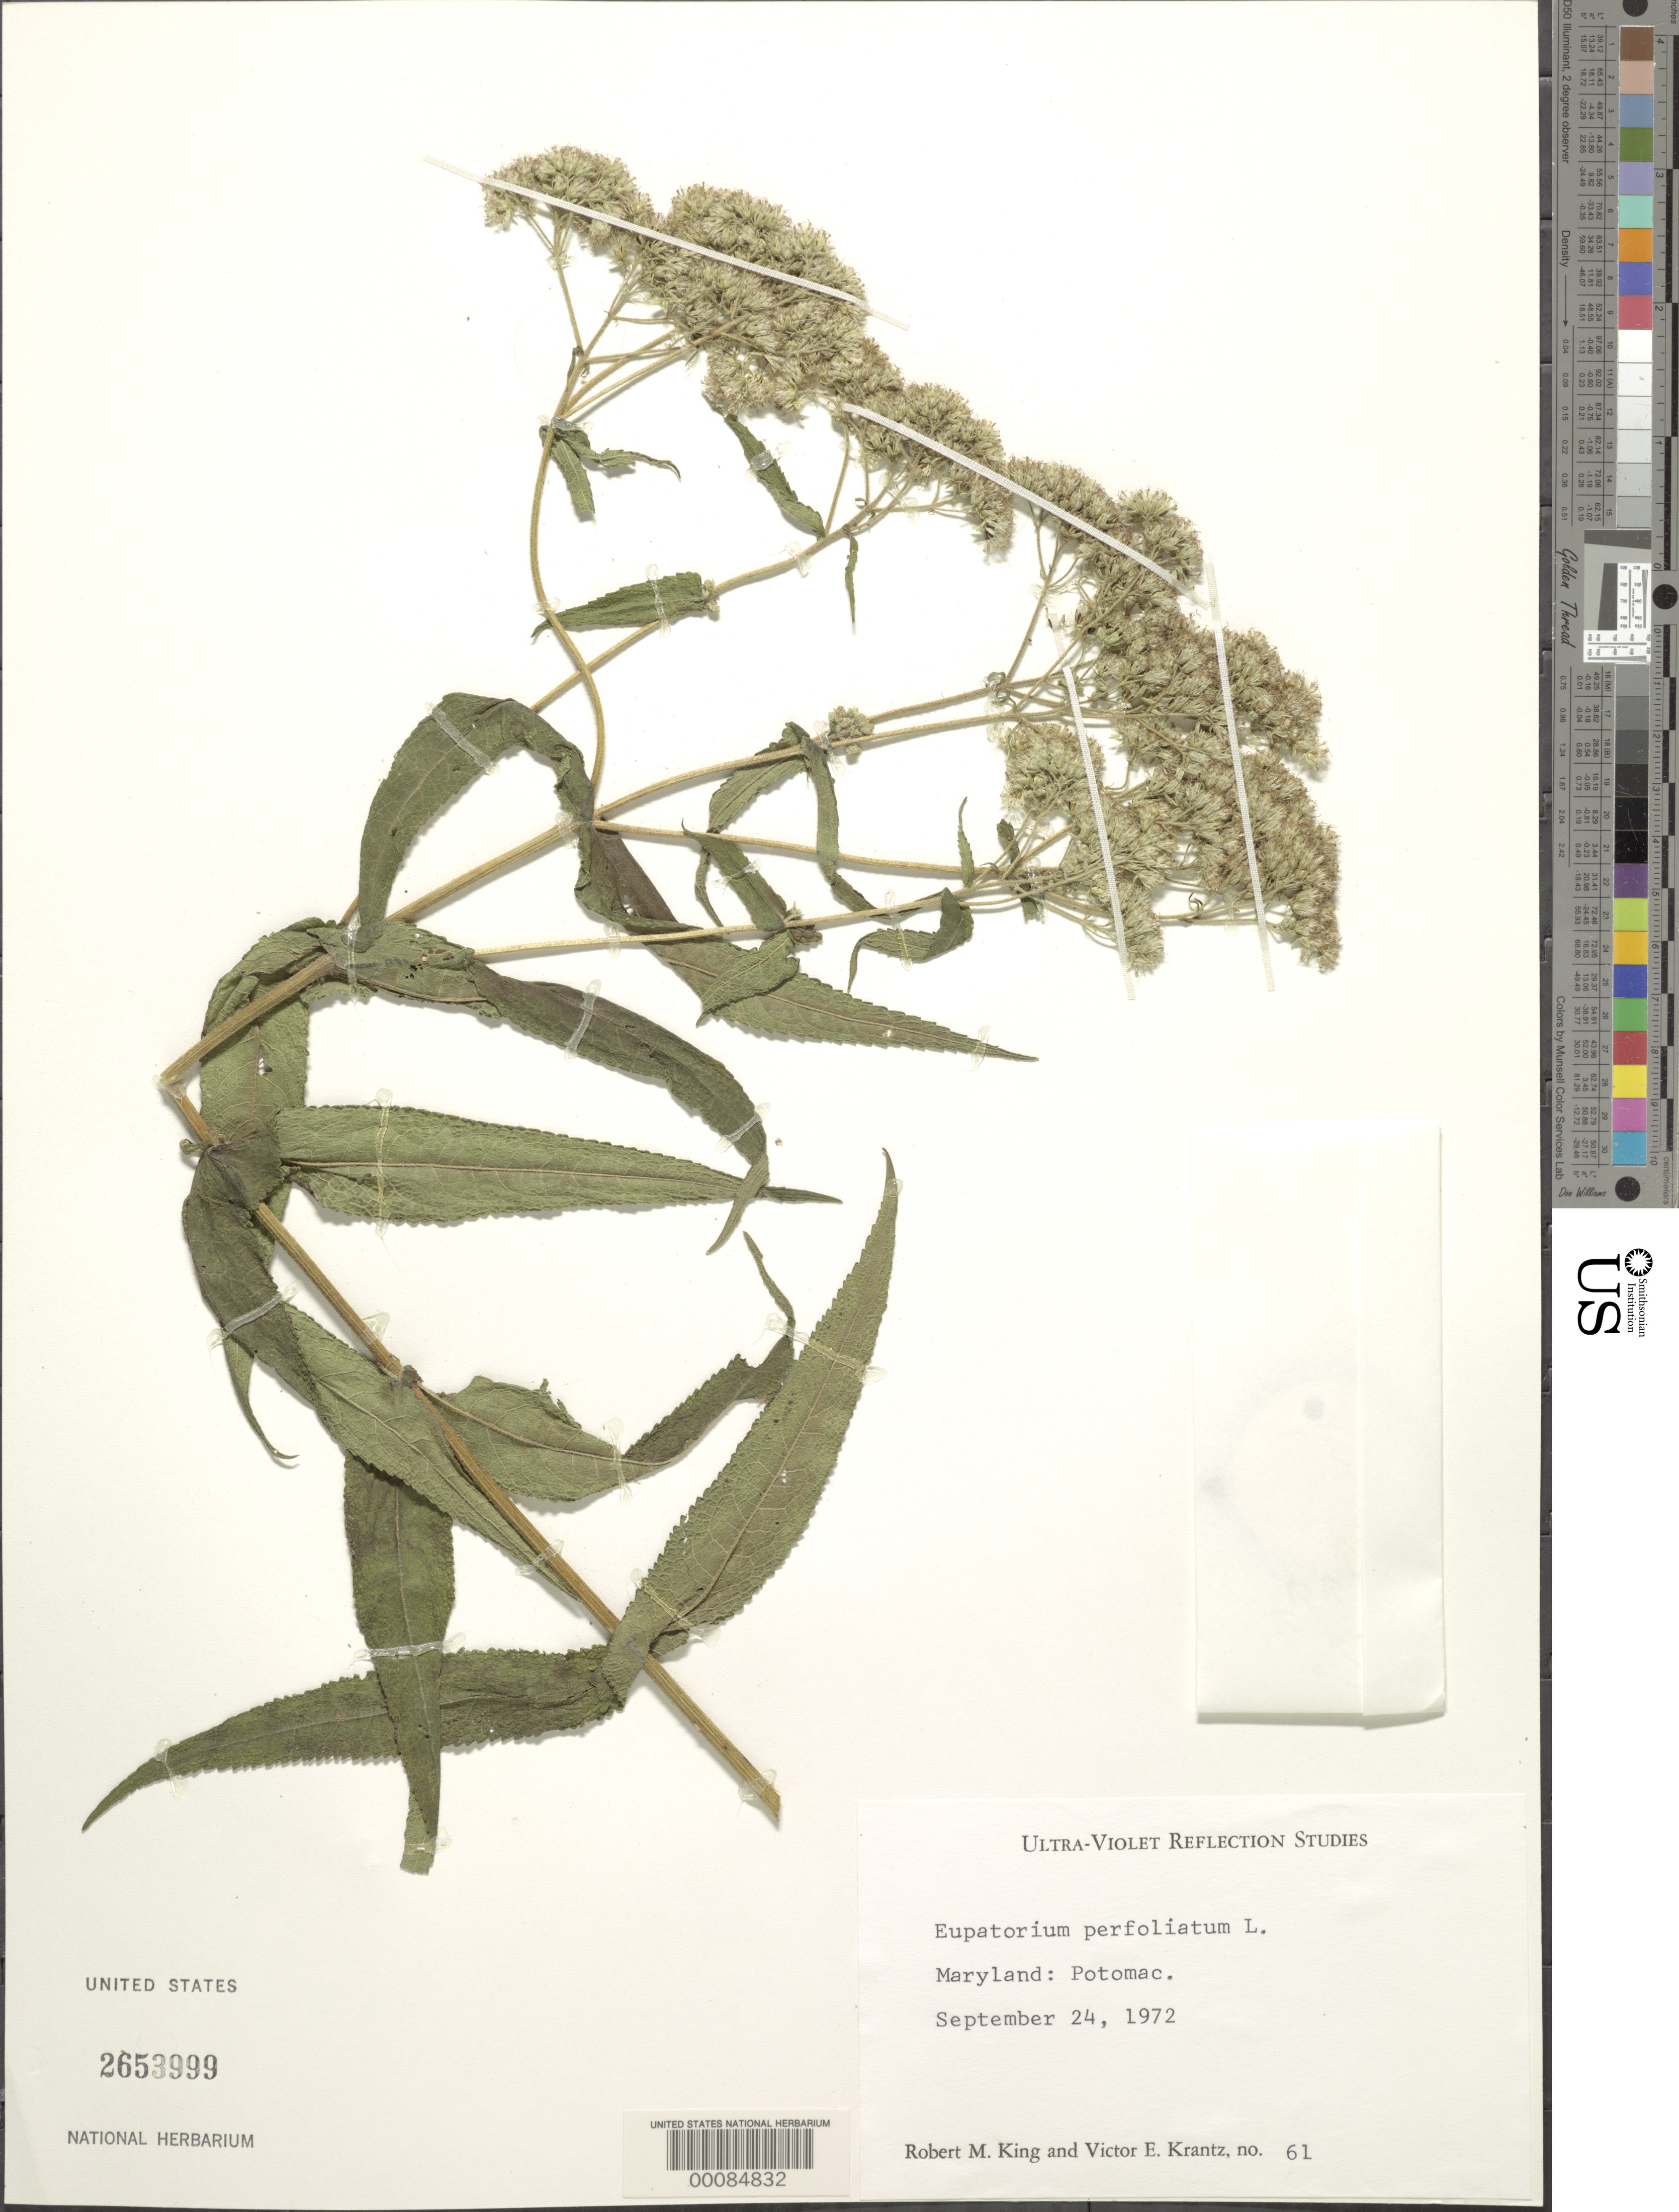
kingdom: Plantae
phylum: Tracheophyta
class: Magnoliopsida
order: Asterales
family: Asteraceae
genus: Eupatorium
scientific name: Eupatorium perfoliatum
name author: L.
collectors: R. M. King & V. Krantz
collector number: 61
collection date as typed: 24 Sep 1972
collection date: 1972-09-24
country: United States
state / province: Maryland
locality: Potomac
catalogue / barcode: US 2653999